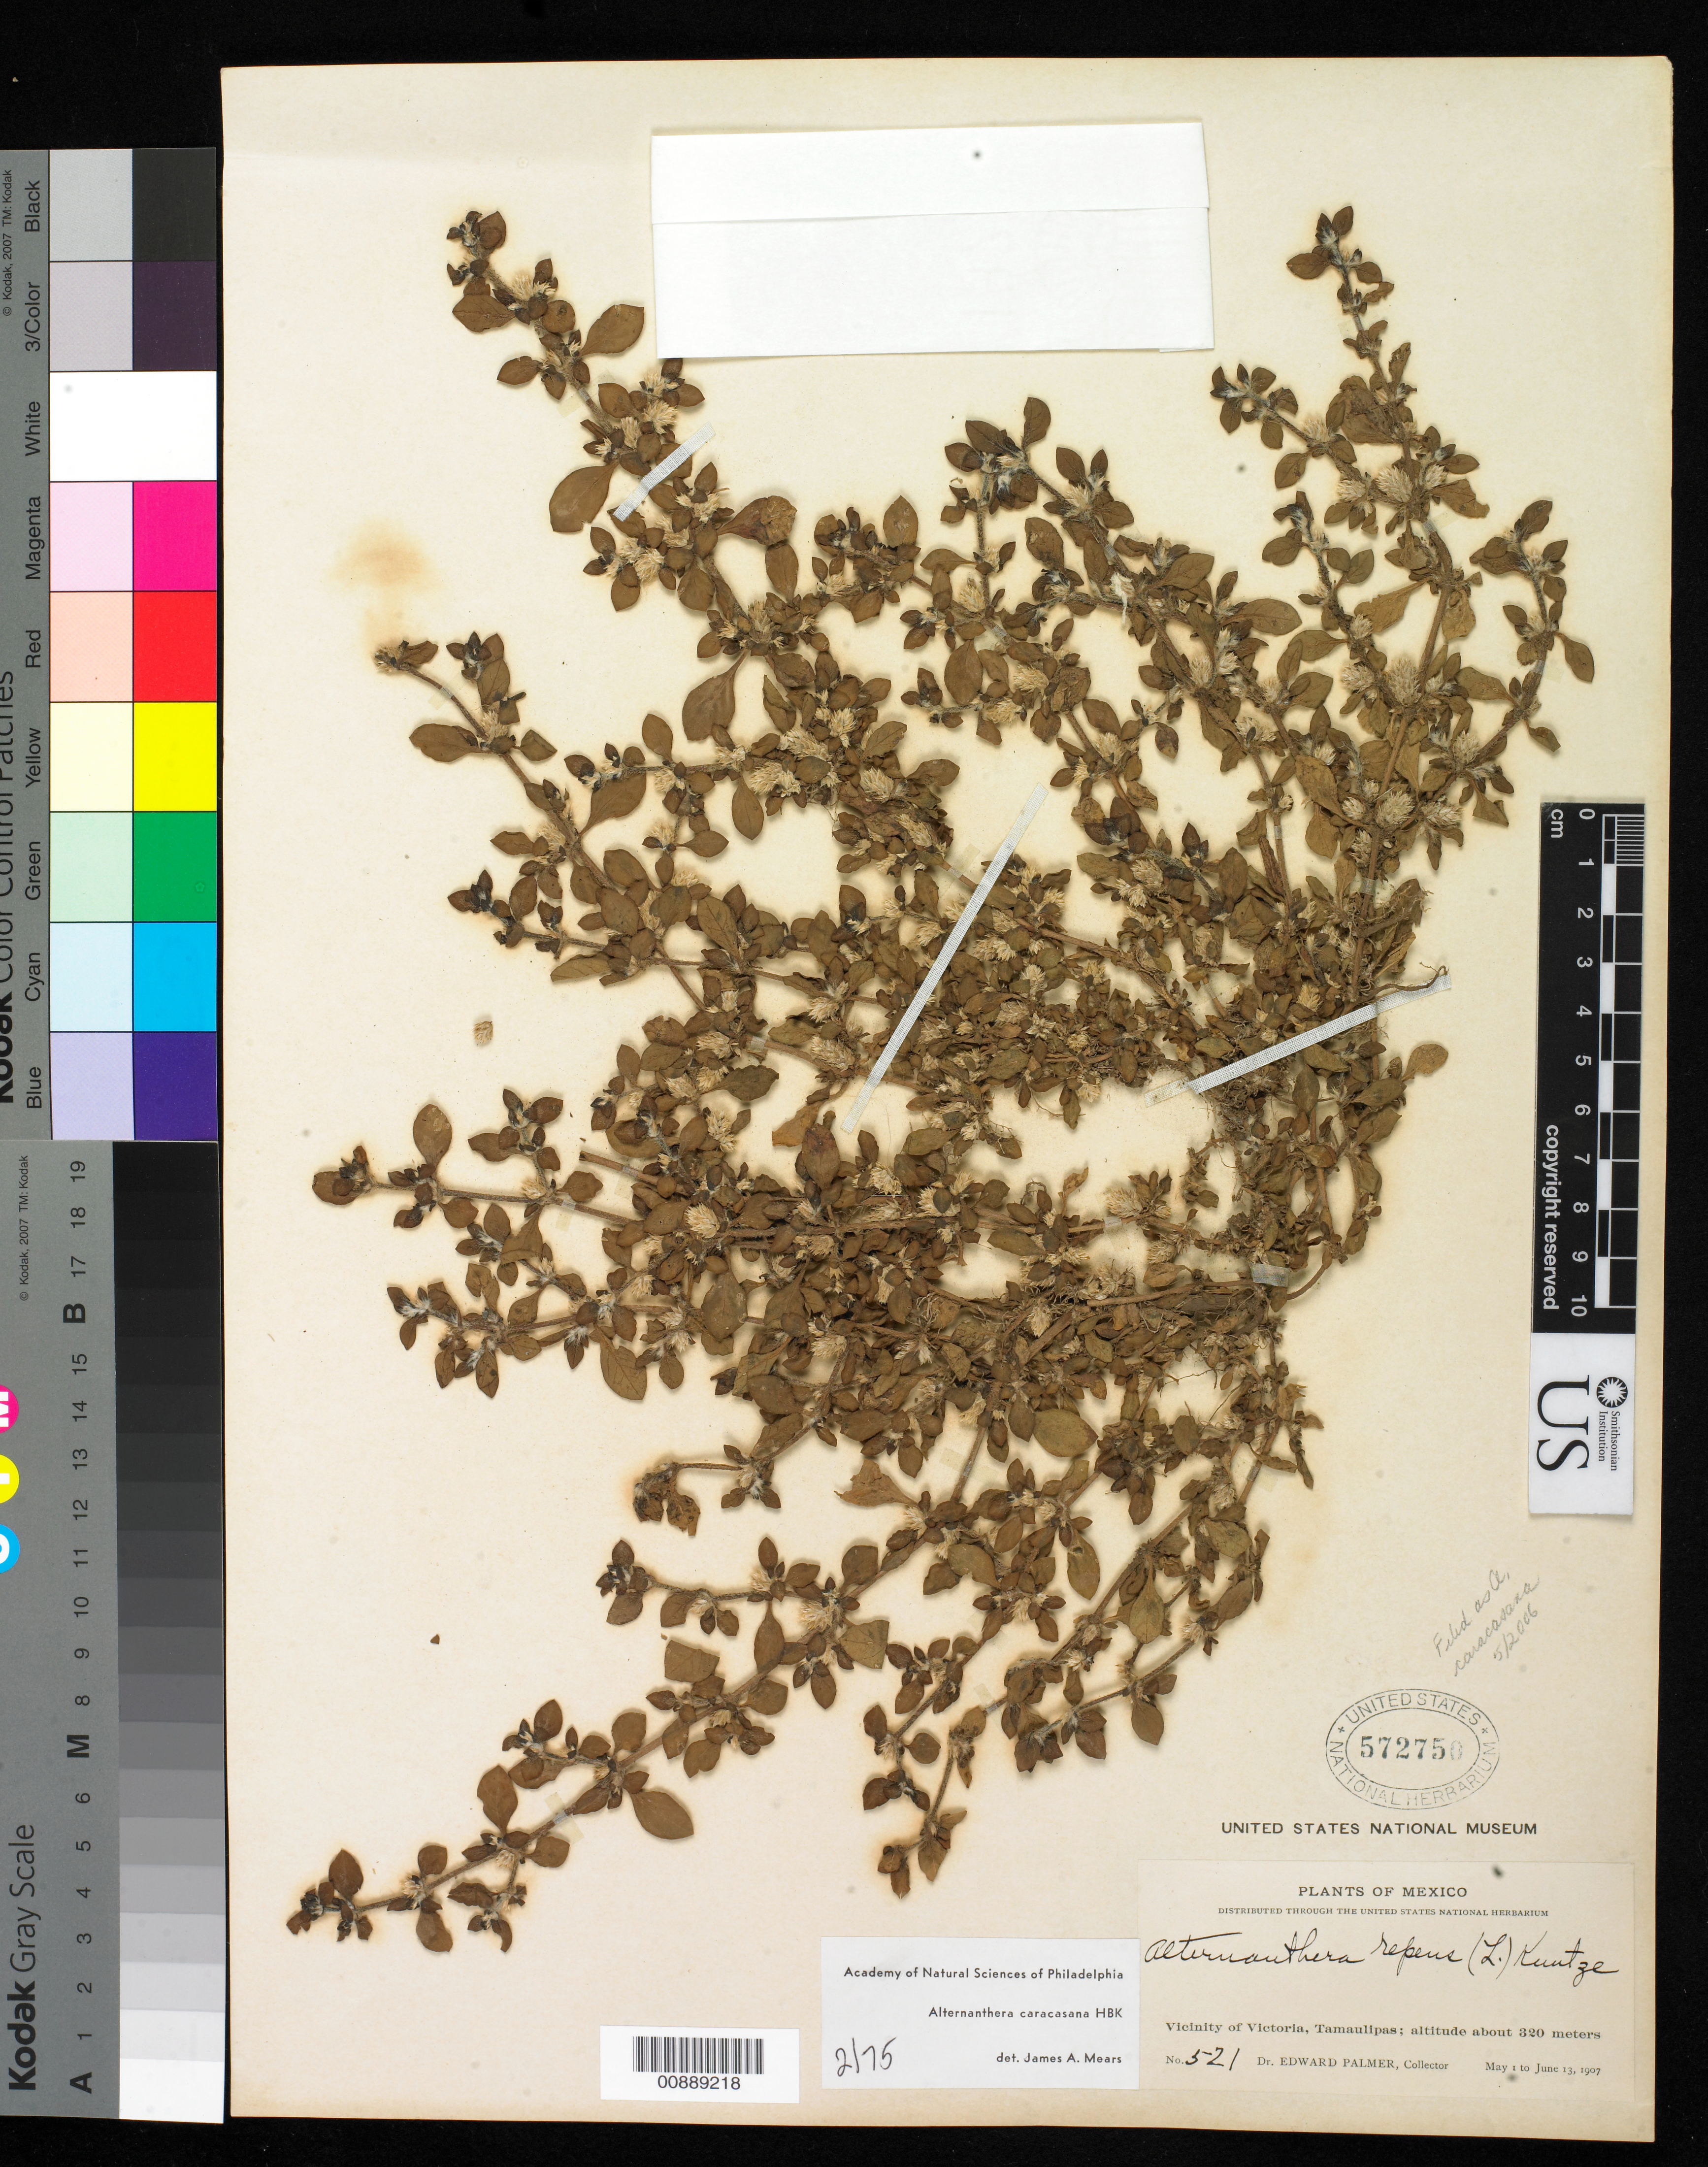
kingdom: Plantae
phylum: Tracheophyta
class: Magnoliopsida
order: Caryophyllales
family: Amaranthaceae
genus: Alternanthera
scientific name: Alternanthera caracasana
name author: Kunth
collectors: E. Palmer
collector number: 521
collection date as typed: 01 May 1907 to 13 Jun 1907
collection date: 1907-05-01/1907-06-13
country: Mexico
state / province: Tamaulipas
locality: Vicinity of Victoria.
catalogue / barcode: US 572750